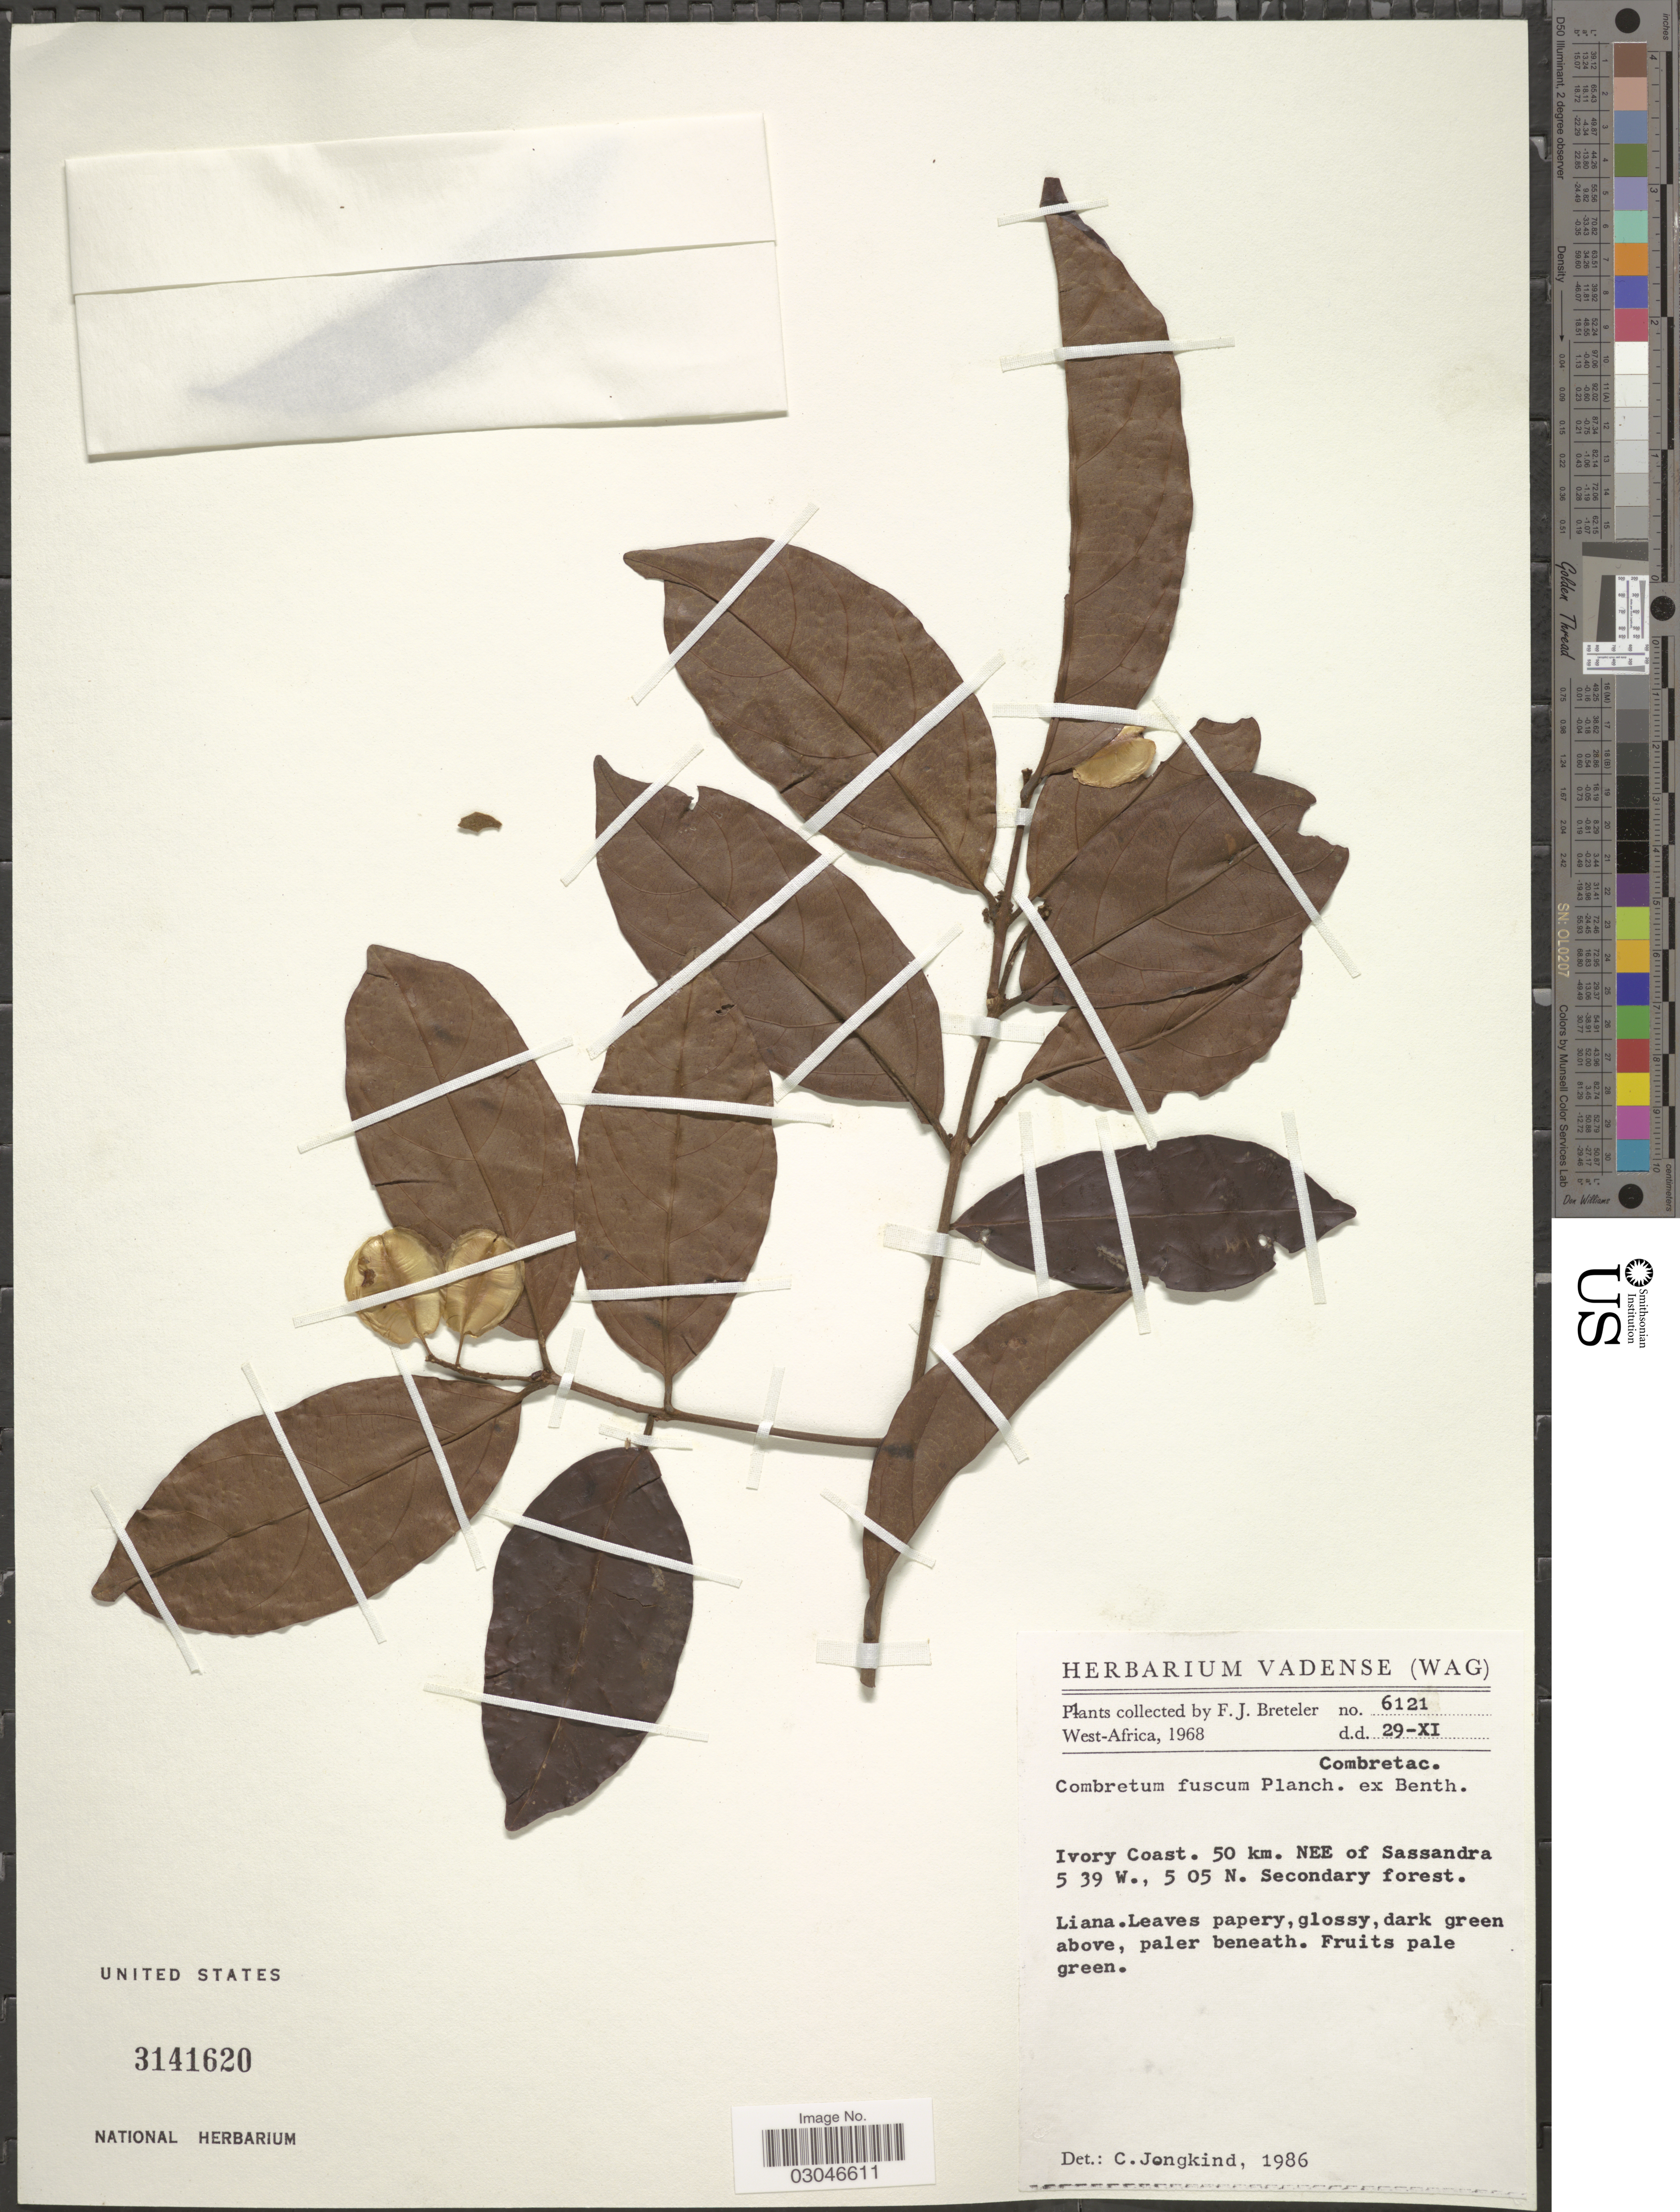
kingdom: Plantae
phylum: Tracheophyta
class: Magnoliopsida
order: Myrtales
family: Combretaceae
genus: Combretum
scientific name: Combretum fuscum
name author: Benth.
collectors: F. J. Breteler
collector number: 6121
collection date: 1968-11-29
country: Ivory Coast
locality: West-Africa. 50 km. NEE of Sassandra.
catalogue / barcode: US 3141620